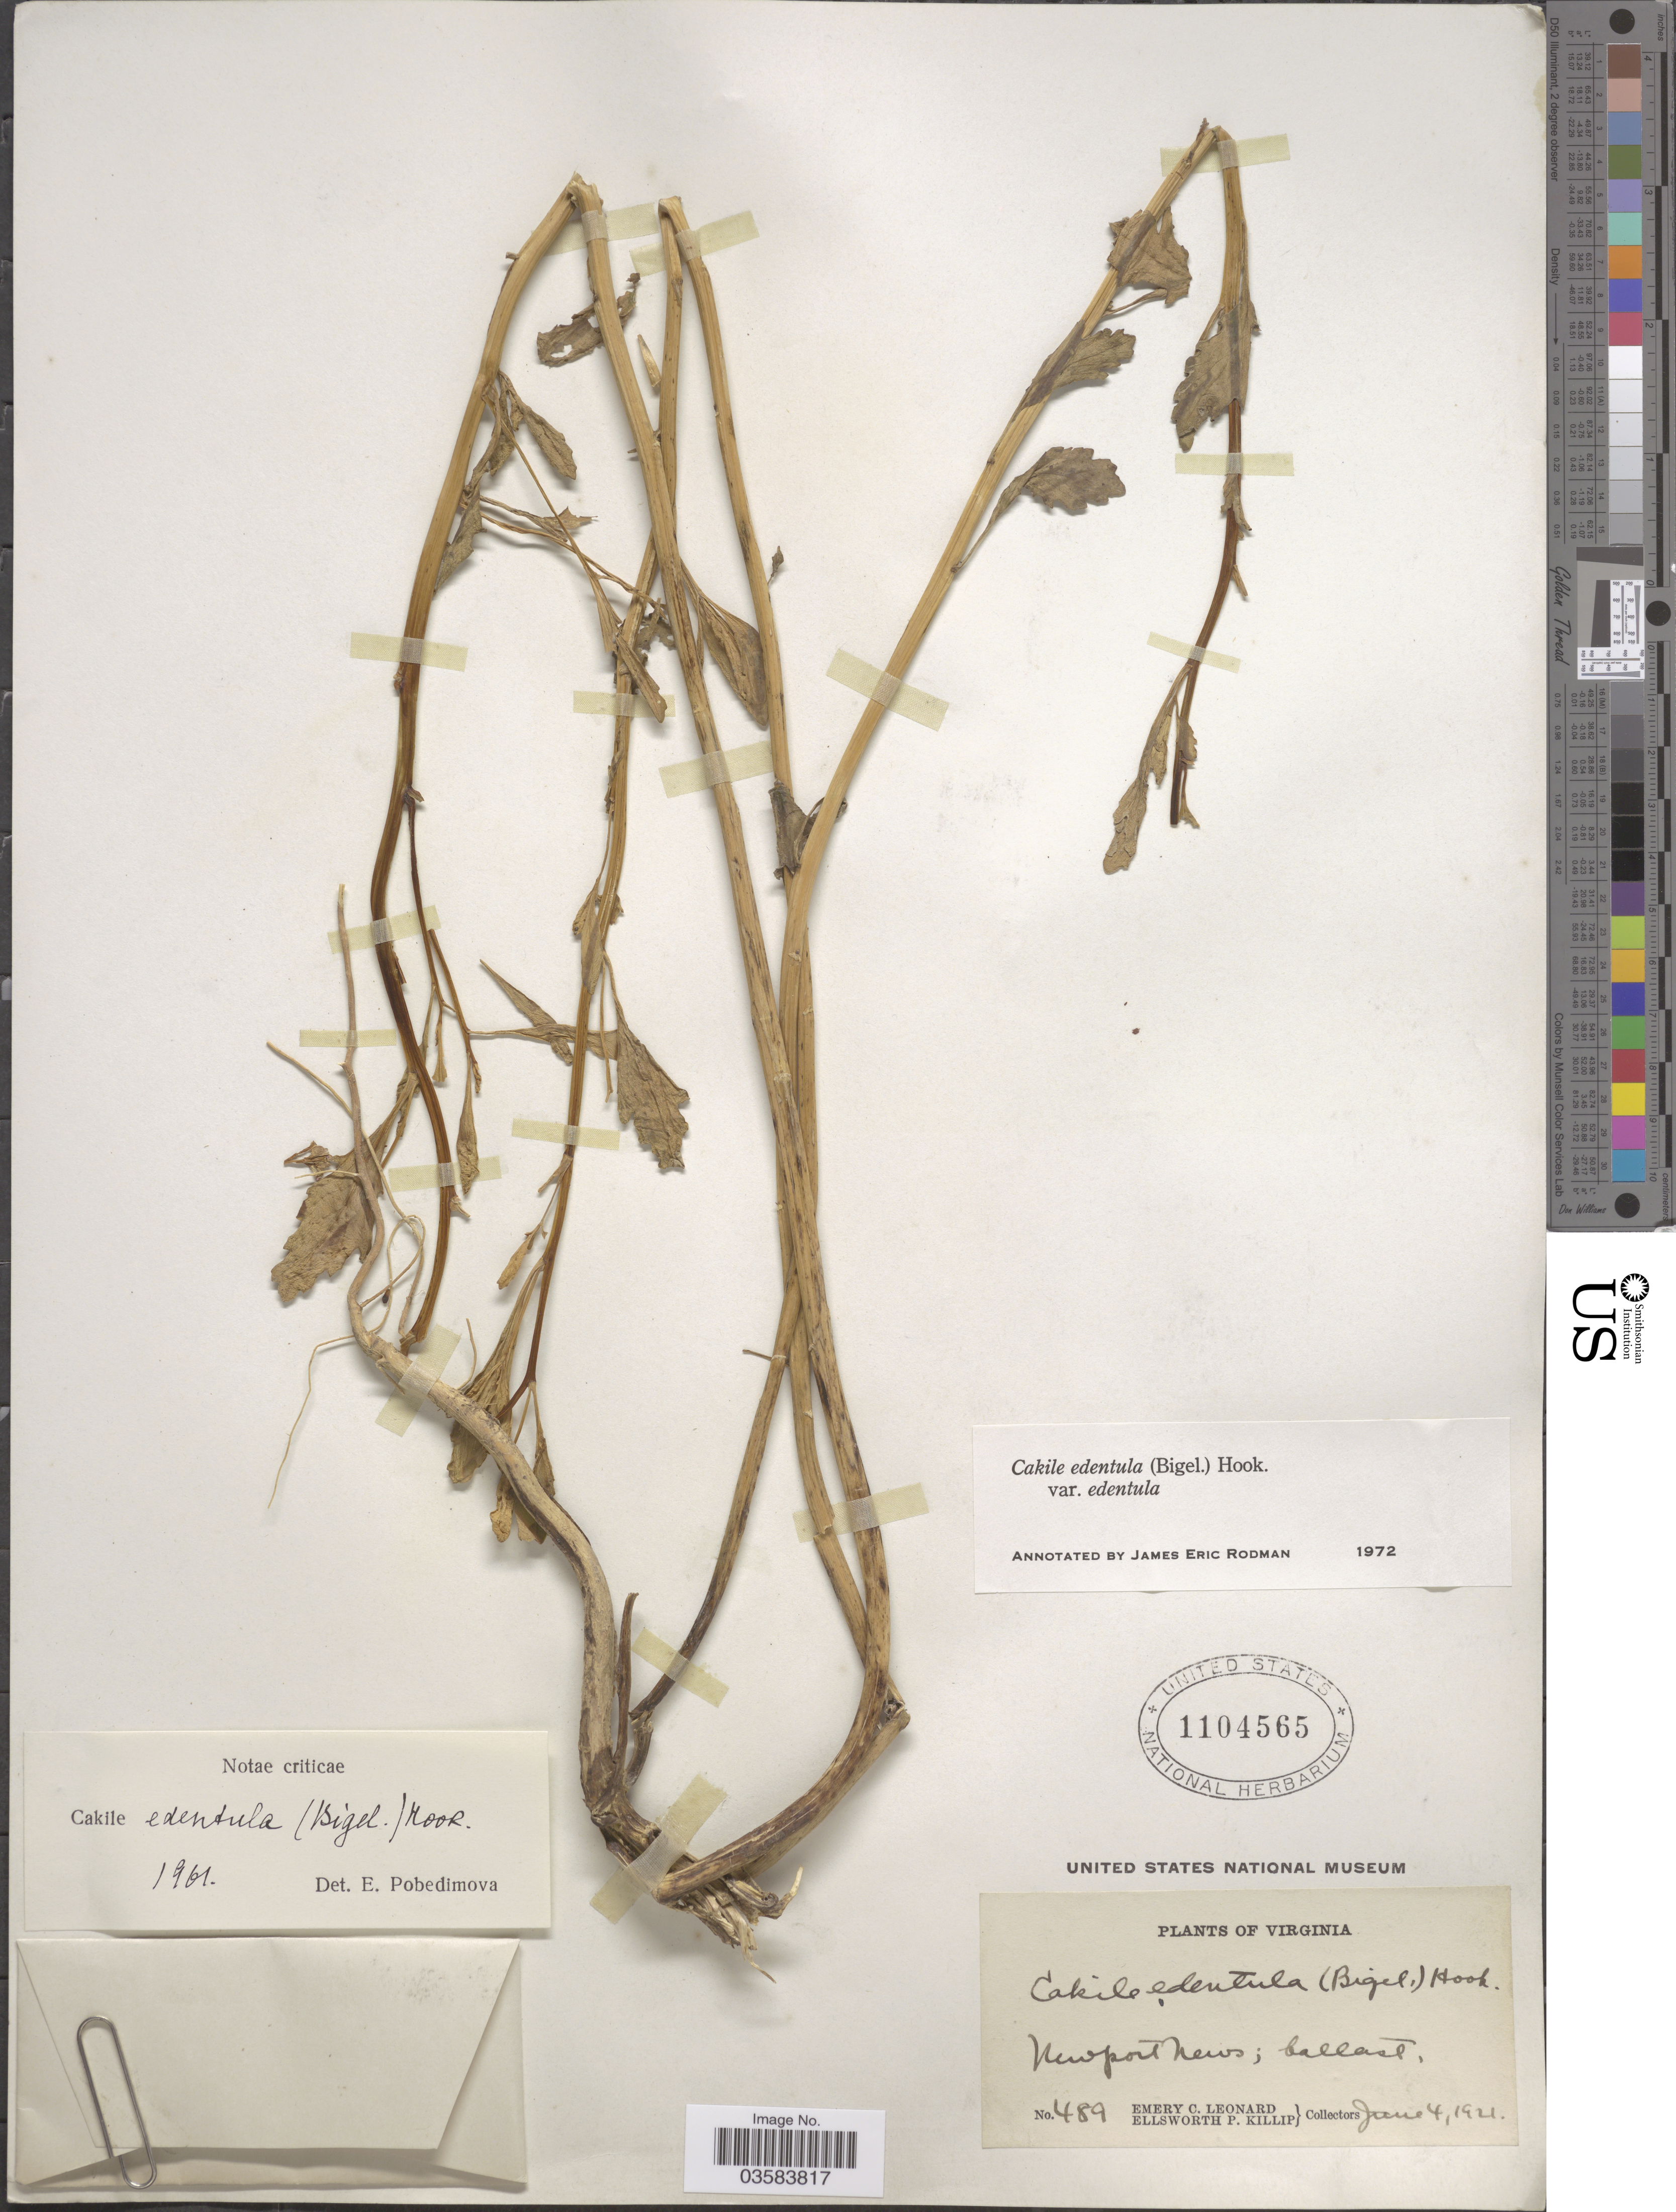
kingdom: Plantae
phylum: Tracheophyta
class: Magnoliopsida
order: Brassicales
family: Brassicaceae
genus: Cakile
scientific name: Cakile edentula var. edentula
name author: (Bigelow) Hook.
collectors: E. C. Leonard & E. P. Killip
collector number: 489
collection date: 1921-06-04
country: United States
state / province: Virginia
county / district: City of Newport News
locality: Newport News; ballast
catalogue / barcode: US 1104565